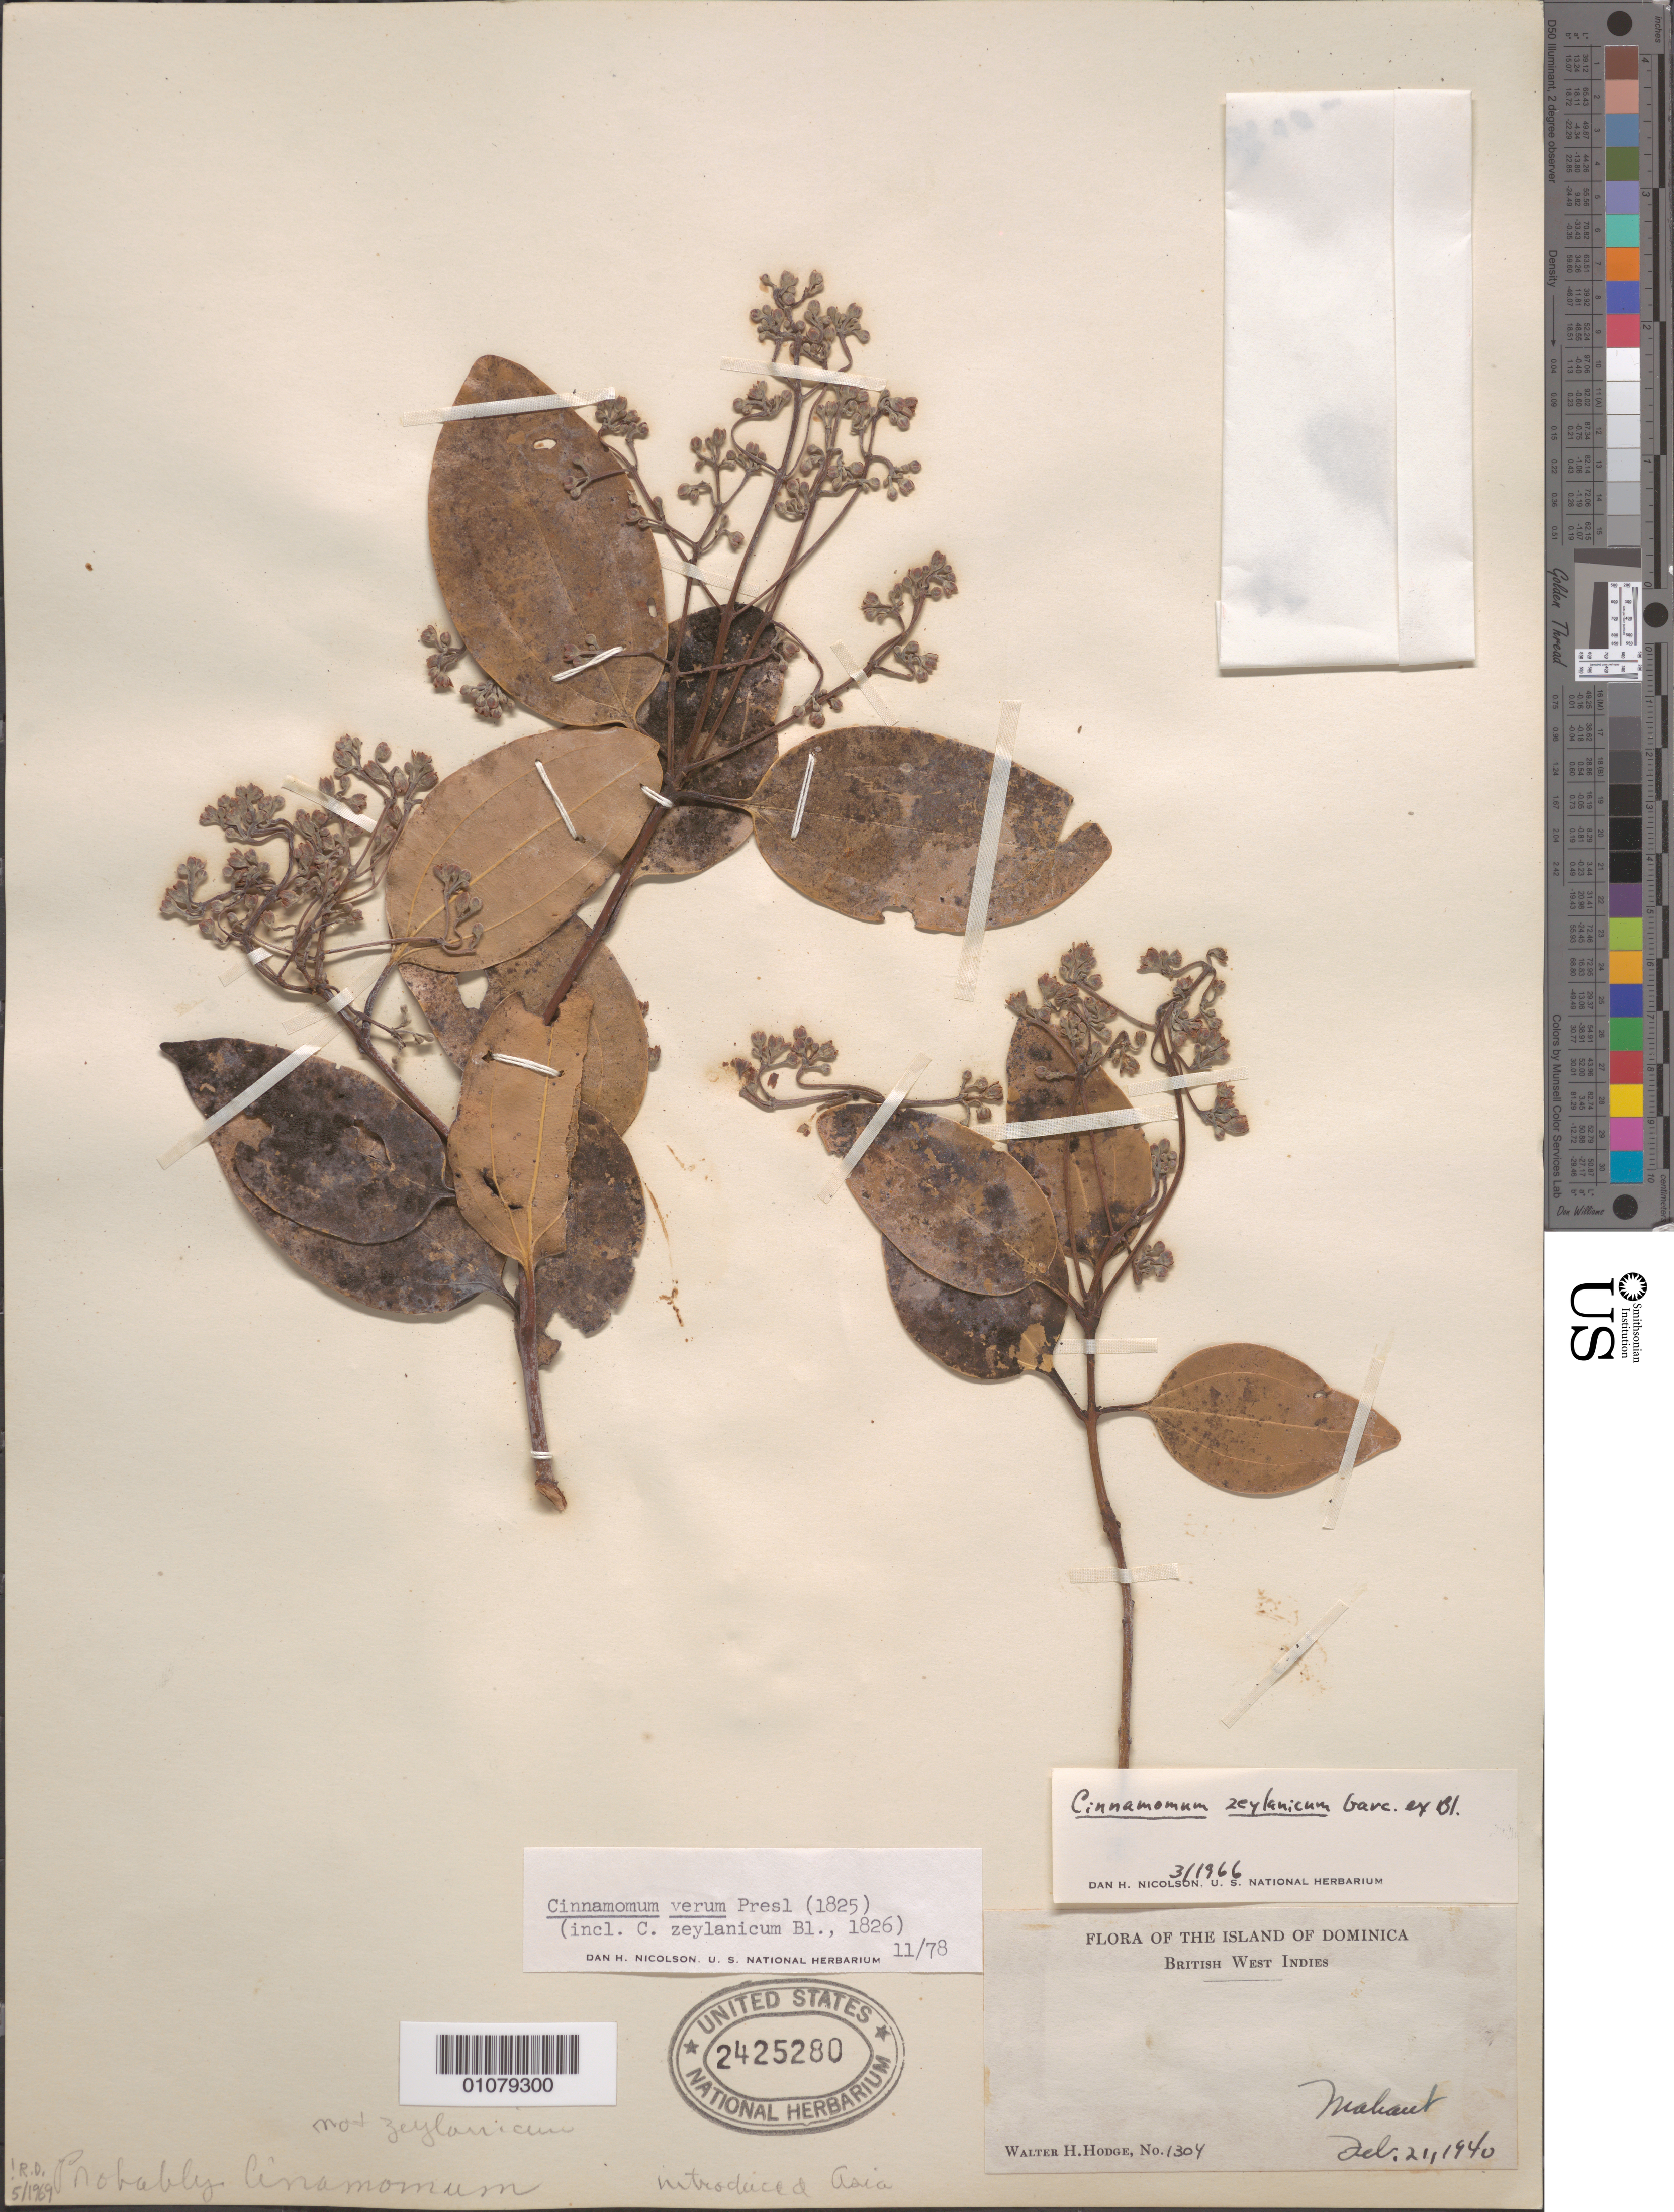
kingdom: Plantae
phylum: Tracheophyta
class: Magnoliopsida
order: Laurales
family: Lauraceae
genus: Cinnamomum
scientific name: Cinnamomum verum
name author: J. Presl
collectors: W. Hodge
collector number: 1304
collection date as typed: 21 Feb 1940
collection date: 1940-02-21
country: Dominica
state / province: St. Paul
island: Dominica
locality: Mahout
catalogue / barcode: US 2425280